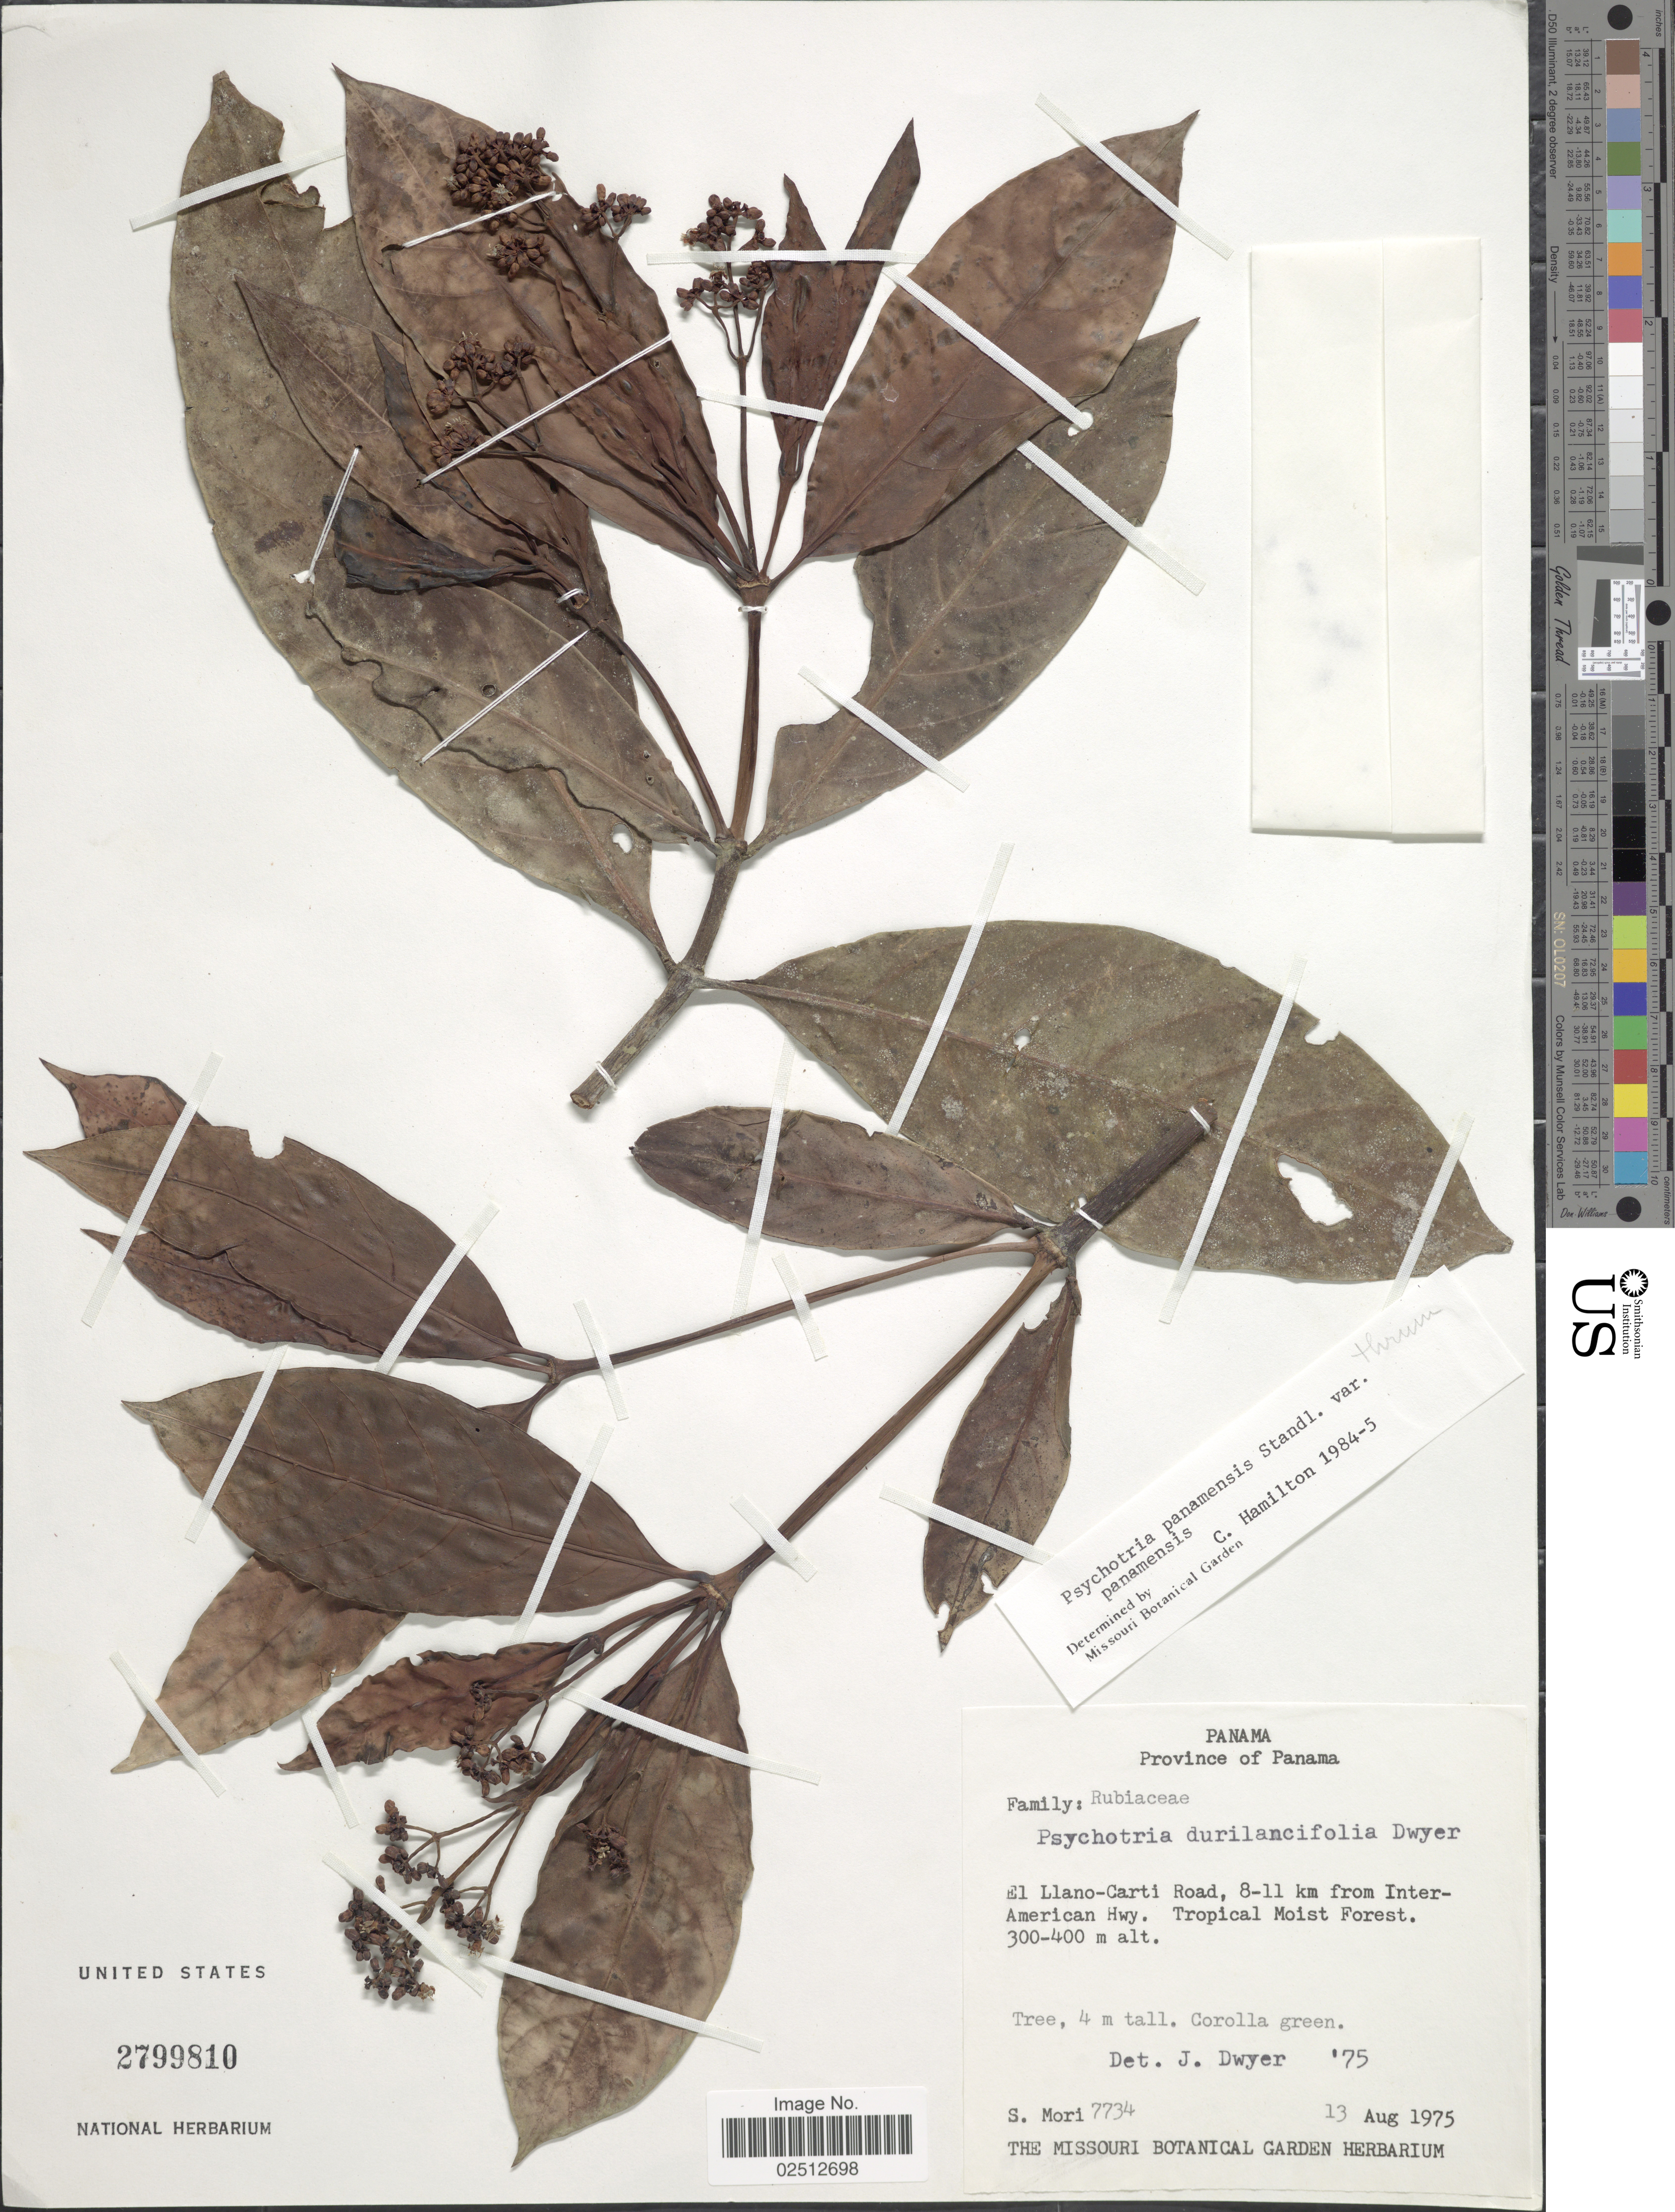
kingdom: Plantae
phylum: Tracheophyta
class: Magnoliopsida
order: Gentianales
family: Rubiaceae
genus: Psychotria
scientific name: Psychotria panamensis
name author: Standl.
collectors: S. Mori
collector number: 7734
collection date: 1975-08-13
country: Panama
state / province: Panamá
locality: El Llano Carti Road, 8-11 km from Inter-American Hwy. Tropical Moist Forest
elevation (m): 300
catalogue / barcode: US 2799810